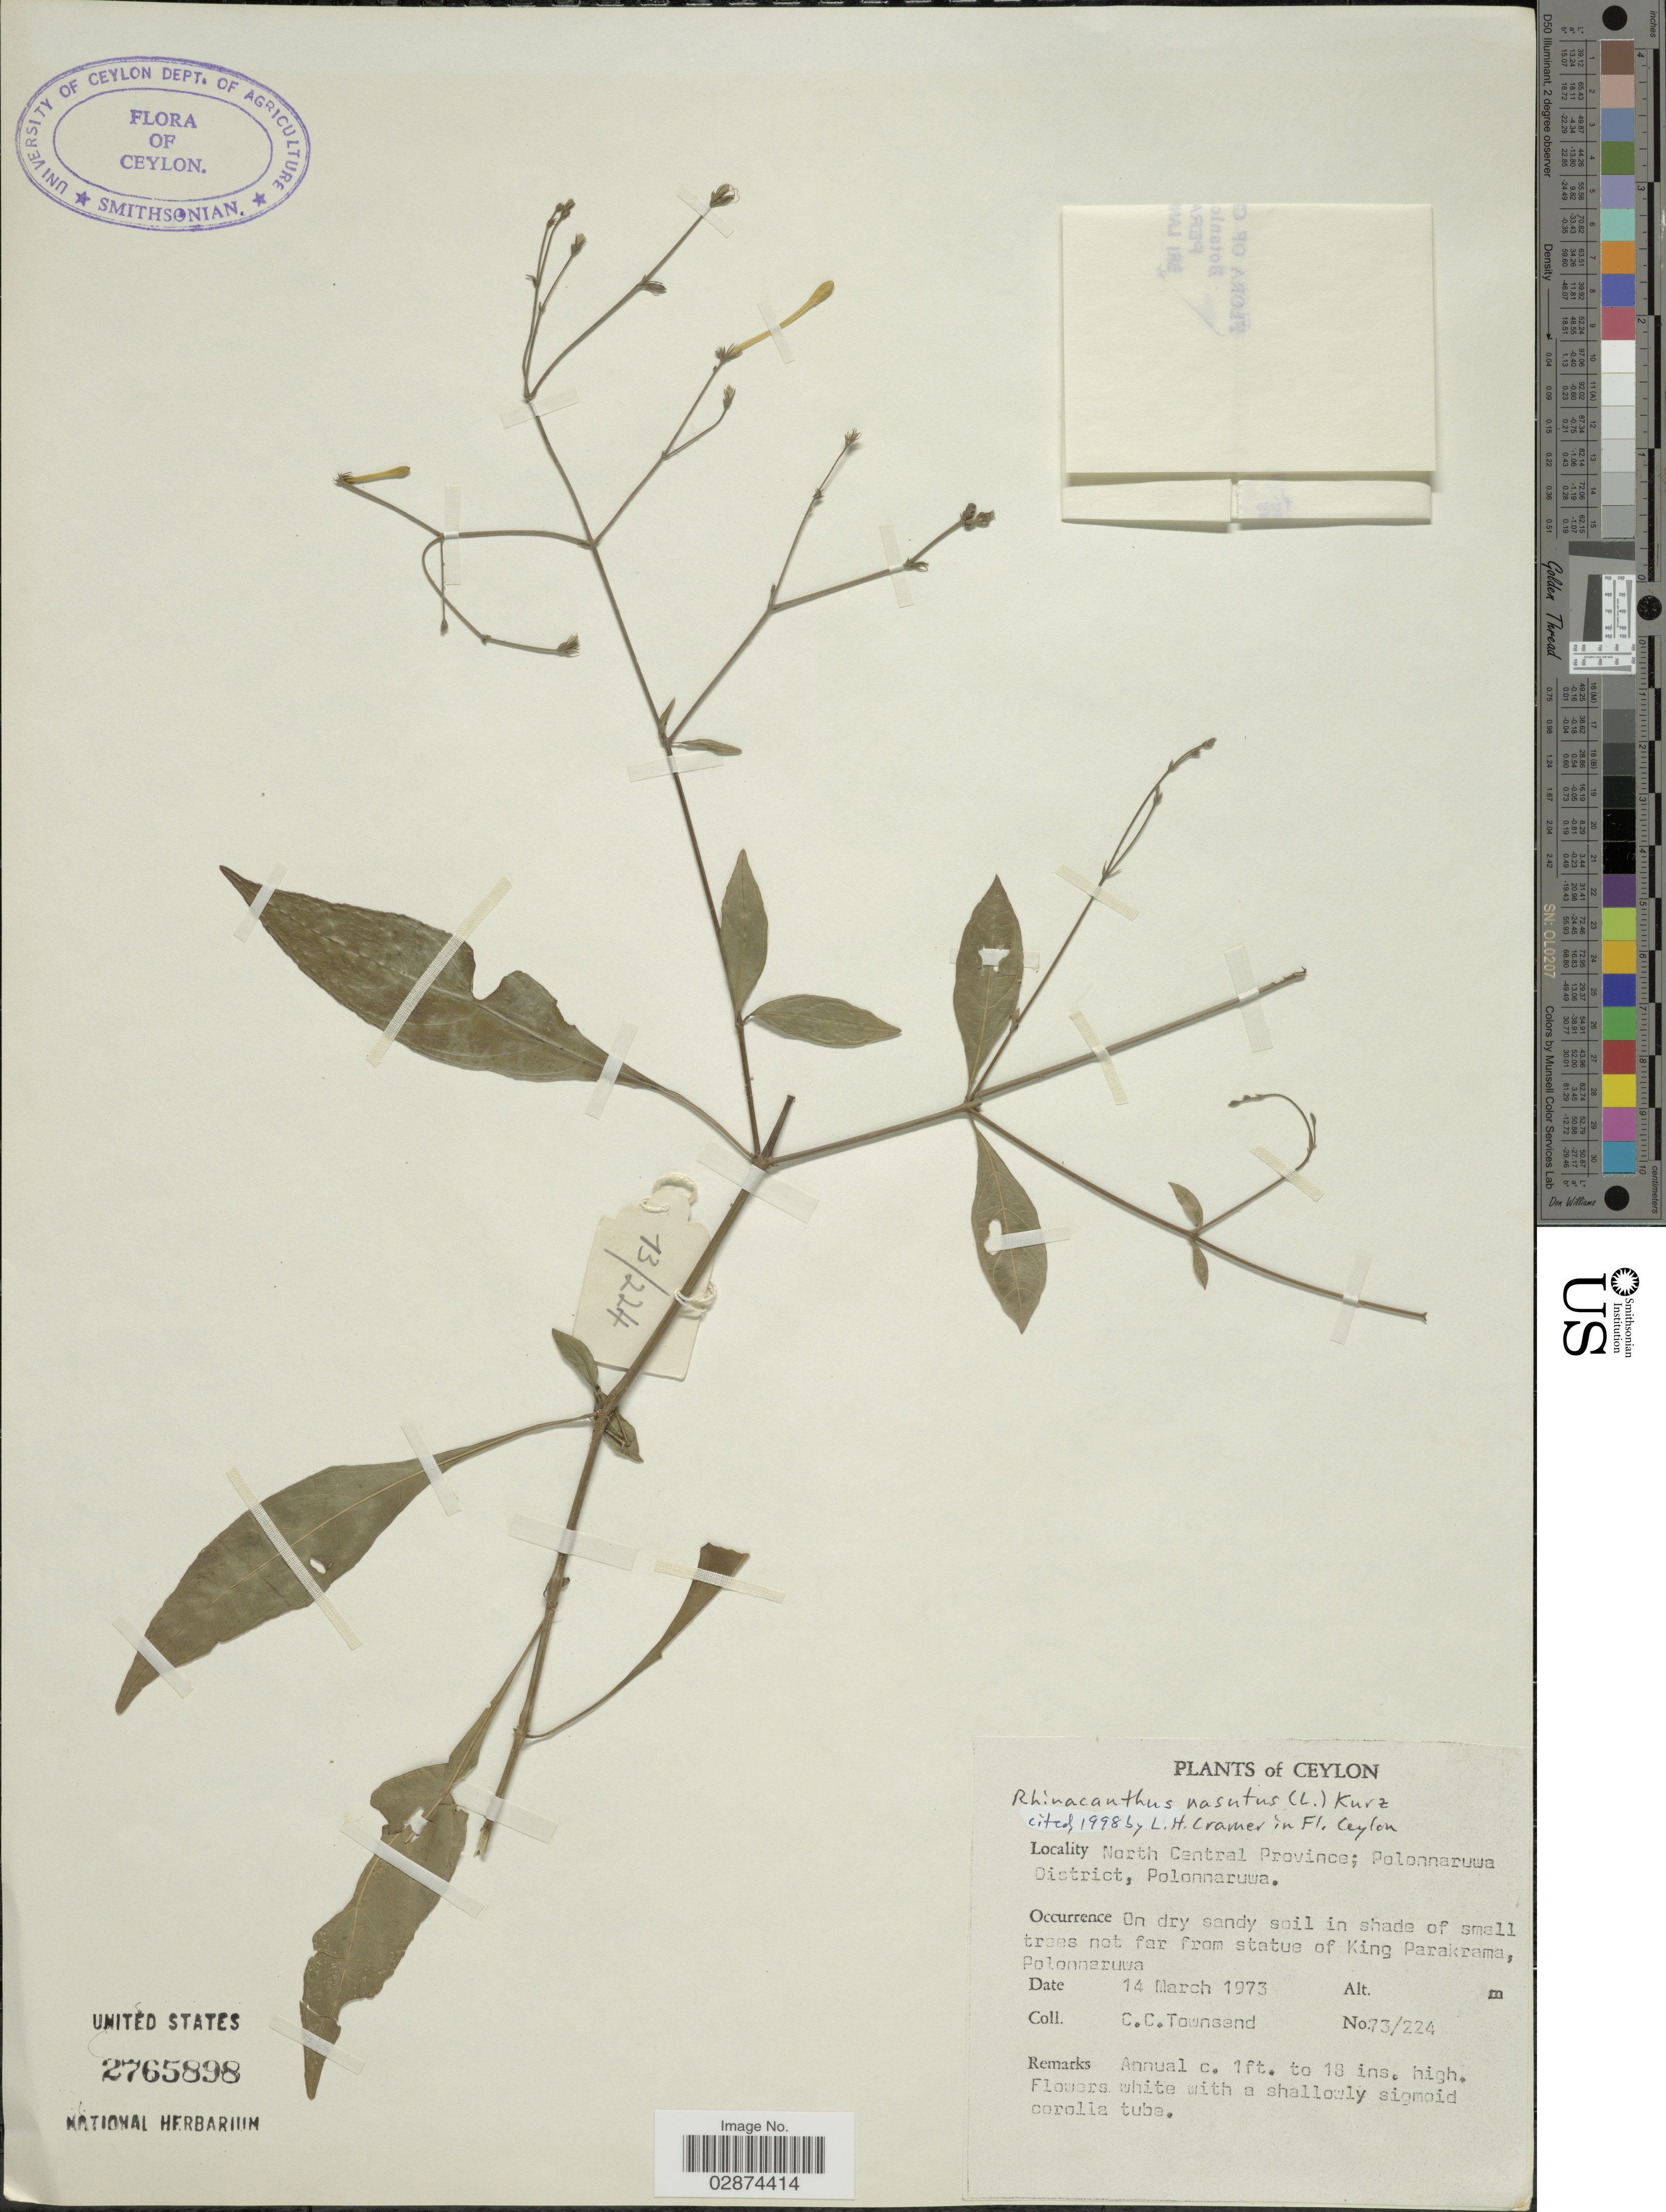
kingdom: Plantae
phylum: Tracheophyta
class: Magnoliopsida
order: Lamiales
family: Acanthaceae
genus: Rhinacanthus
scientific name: Rhinacanthus nasutus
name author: (L.) Kurz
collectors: C. C. Townsend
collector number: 73/224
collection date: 1973-03-14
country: Sri Lanka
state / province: North Central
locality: Ceylon. Polonnaruwa District, Polonnaruwa. On dry sandy soil in shade of small trees not far from statue of King Parakrama, Polonnaruwa.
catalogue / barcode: US 2765898